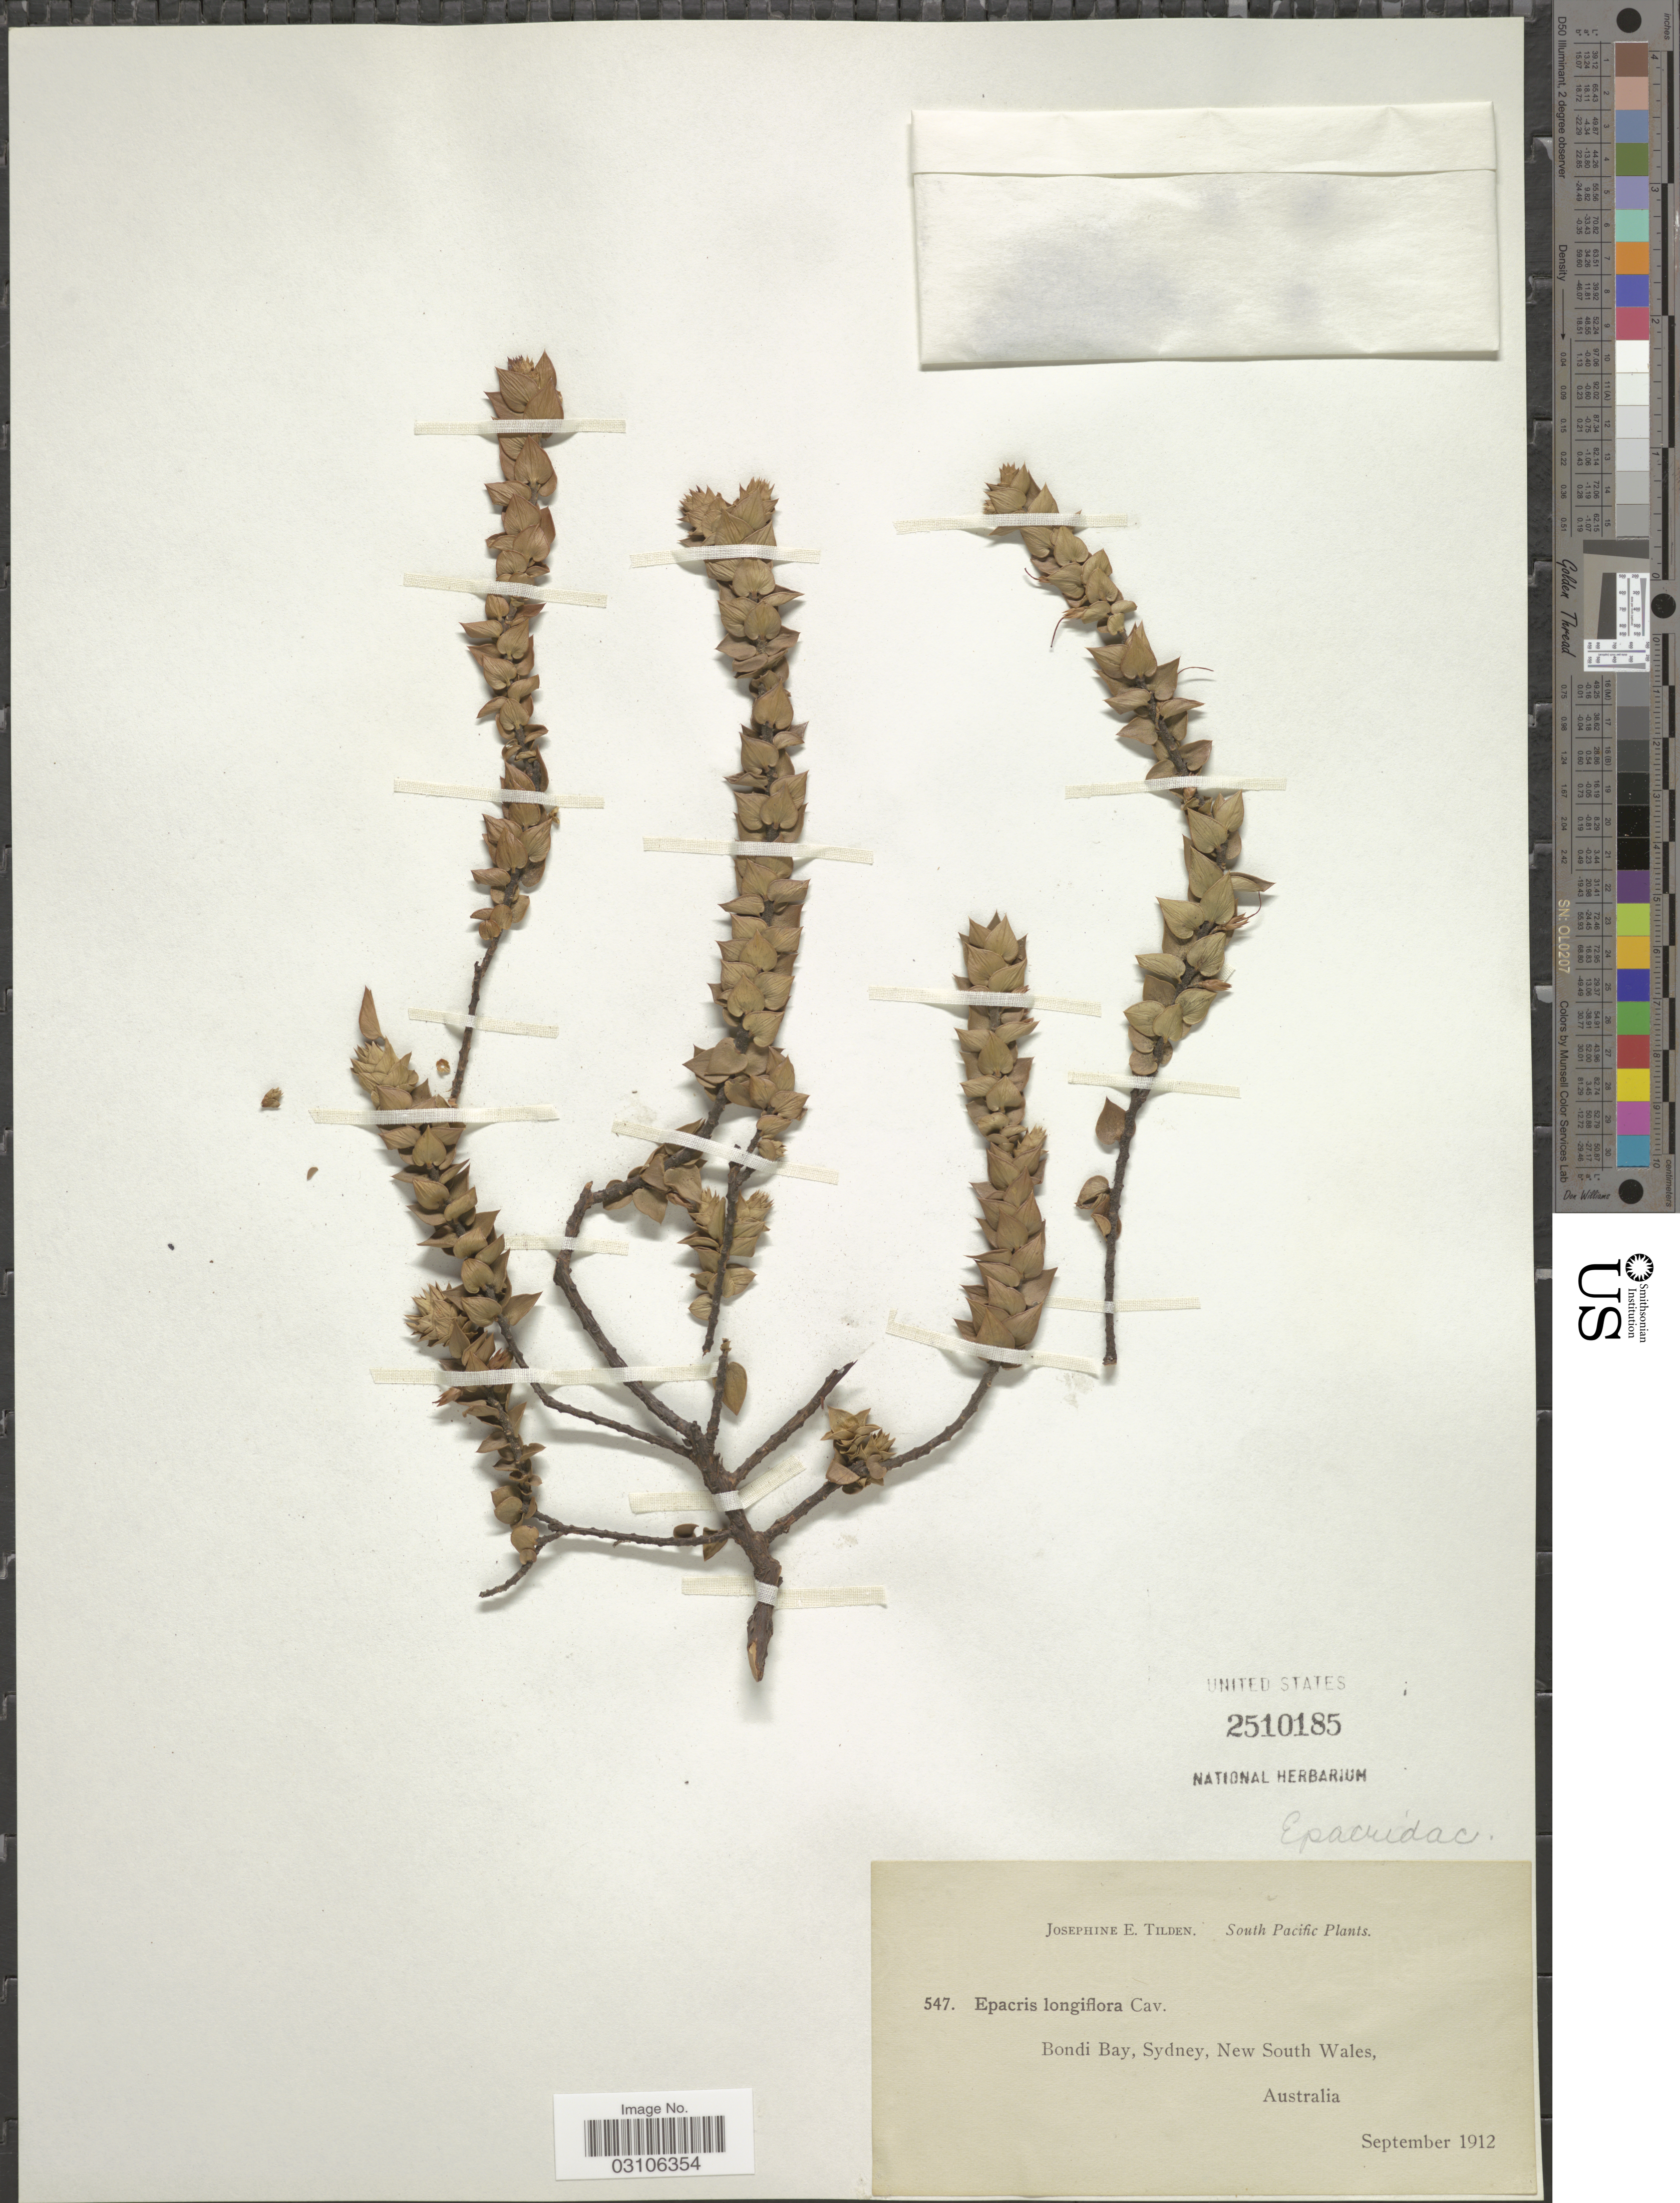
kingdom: Plantae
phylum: Tracheophyta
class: Magnoliopsida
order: Ericales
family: Ericaceae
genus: Epacris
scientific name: Epacris longiflora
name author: Cav.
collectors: J. E. Tilden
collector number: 547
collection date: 1912-09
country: Australia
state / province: New South Wales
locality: South Pacific, Bondy Bay, Sydney.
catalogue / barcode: US 2510185